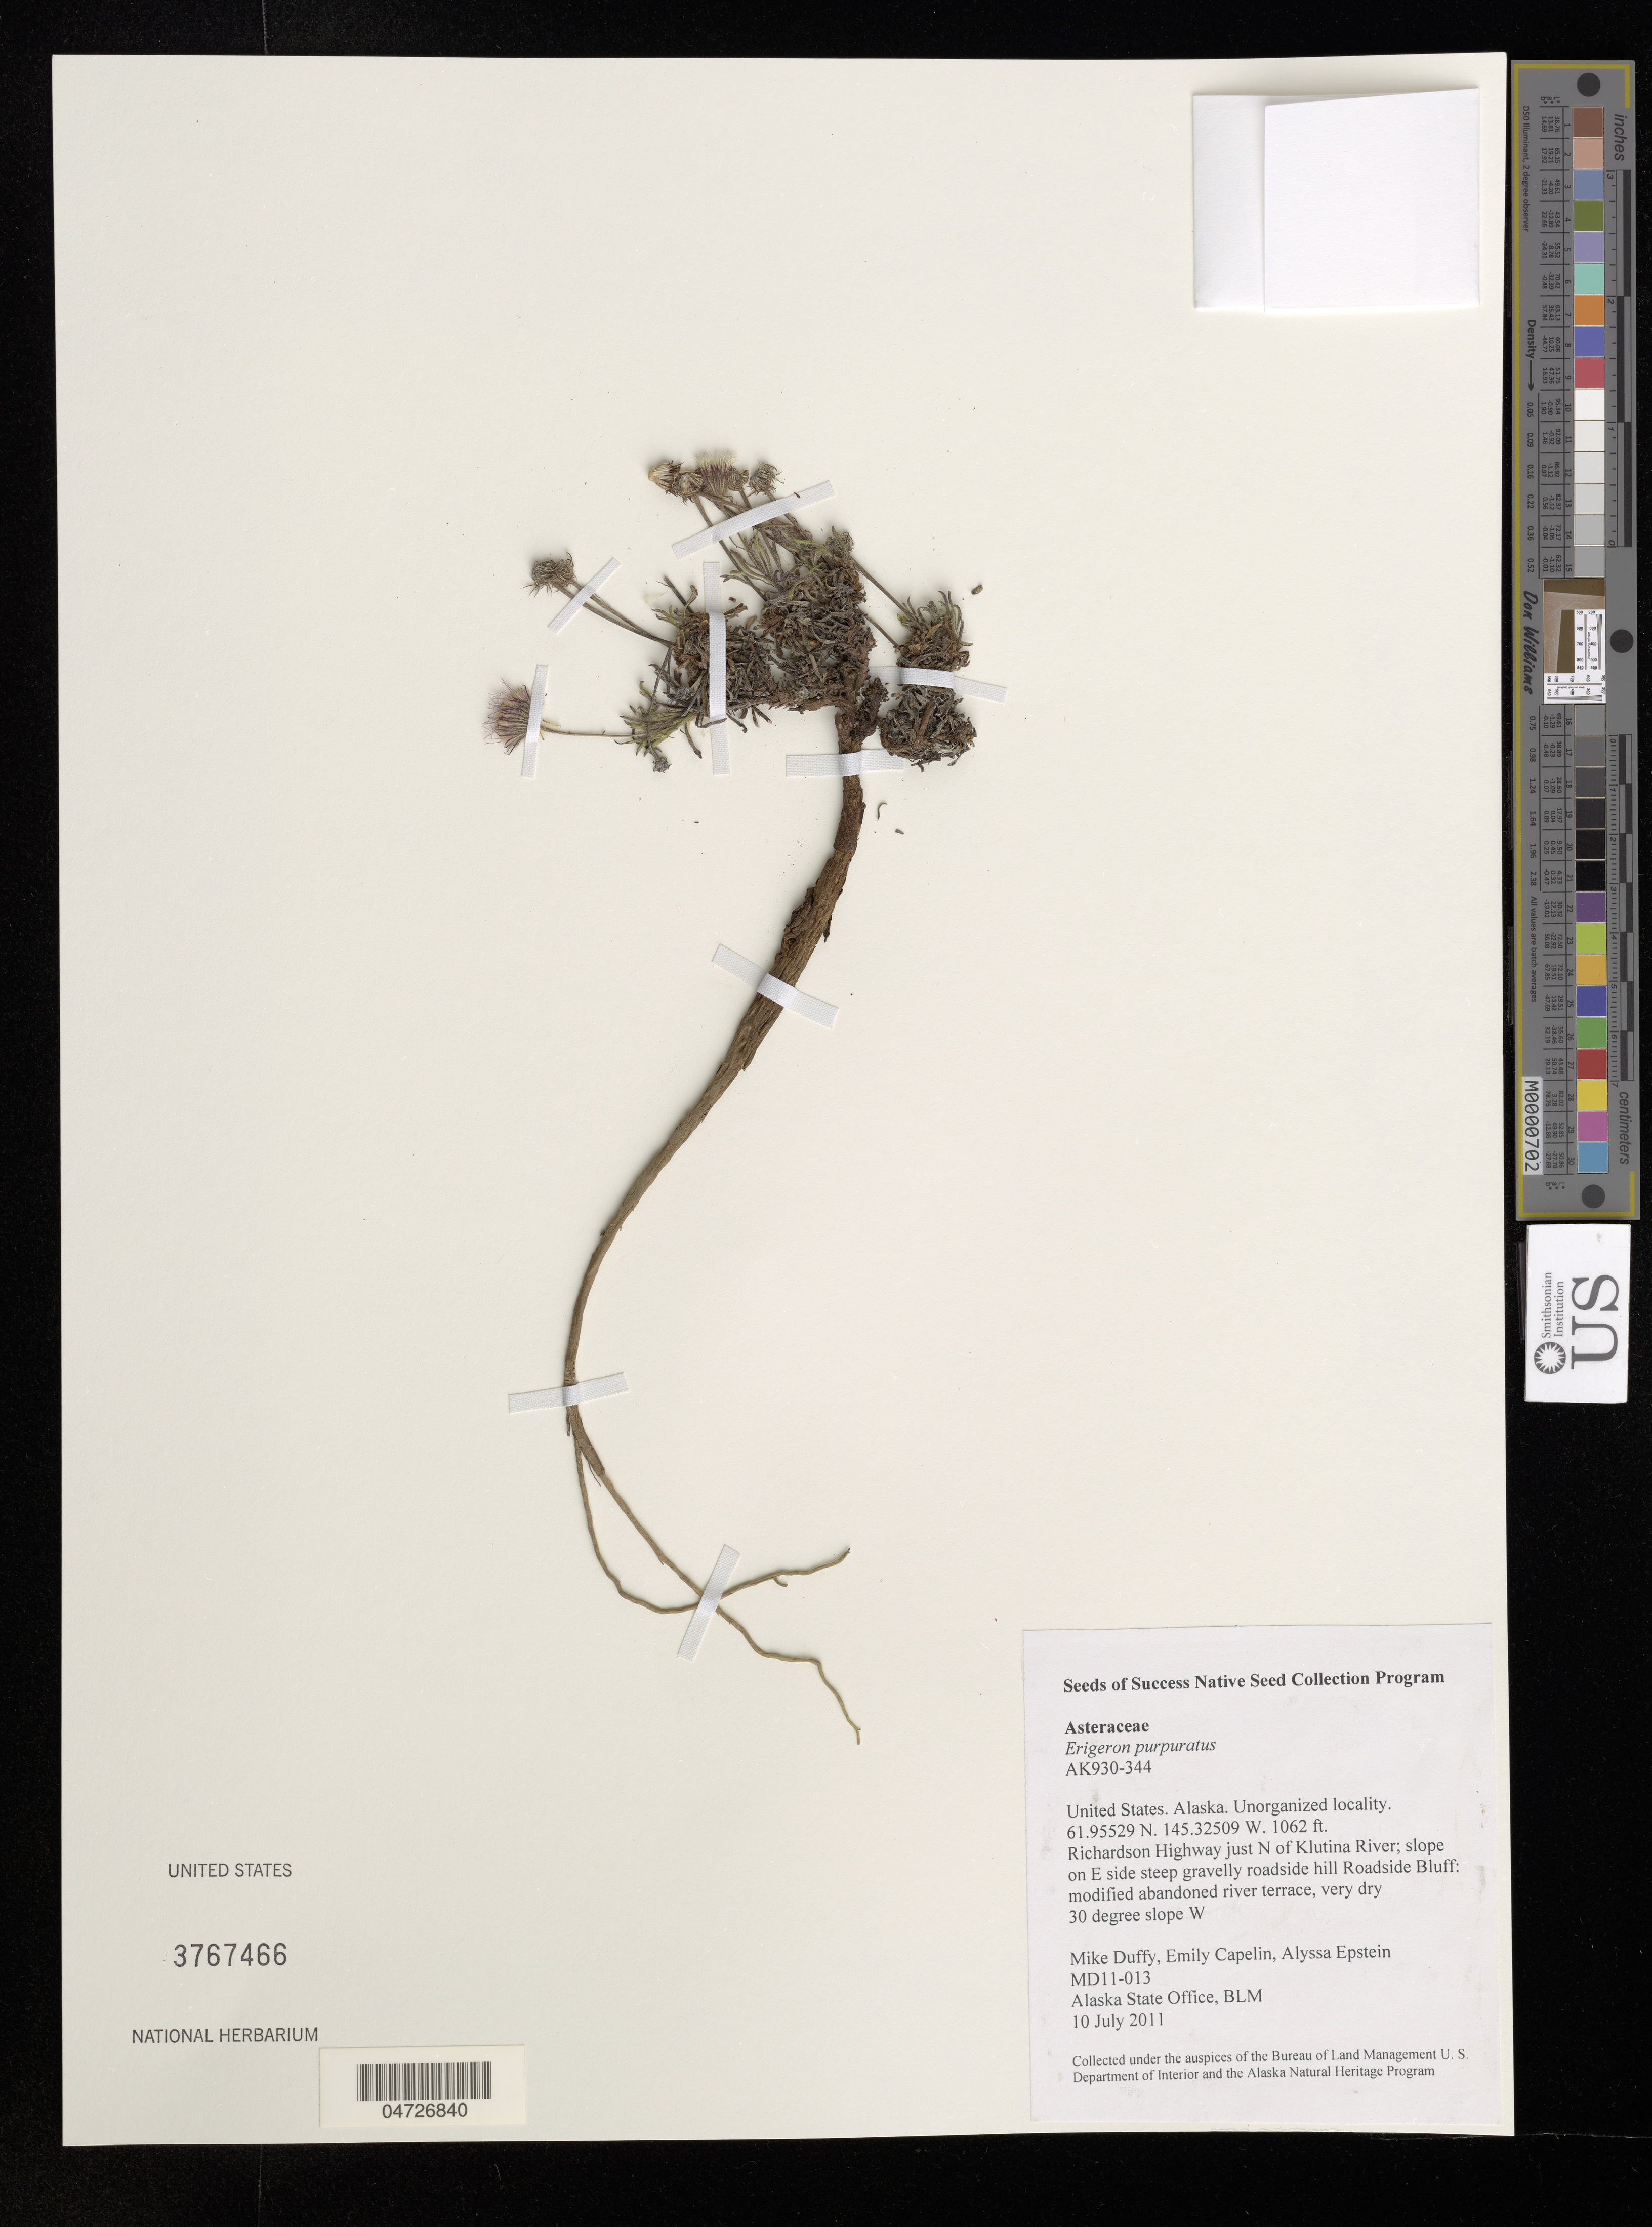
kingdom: Plantae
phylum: Tracheophyta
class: Magnoliopsida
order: Asterales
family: Asteraceae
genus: Erigeron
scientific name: Erigeron purpuratus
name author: Greene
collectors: M. Duffy, E. Capelin & A. Epstein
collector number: MD11-013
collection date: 2011-07-10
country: United States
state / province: Alaska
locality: Unorganized locality. Richardson Highway just N of Klutina River; slope on E side steep gravelly roadside hill Roadside Bluff: modified abandoned river terrace, very dry 30 degree slope W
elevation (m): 324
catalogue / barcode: US 3767466